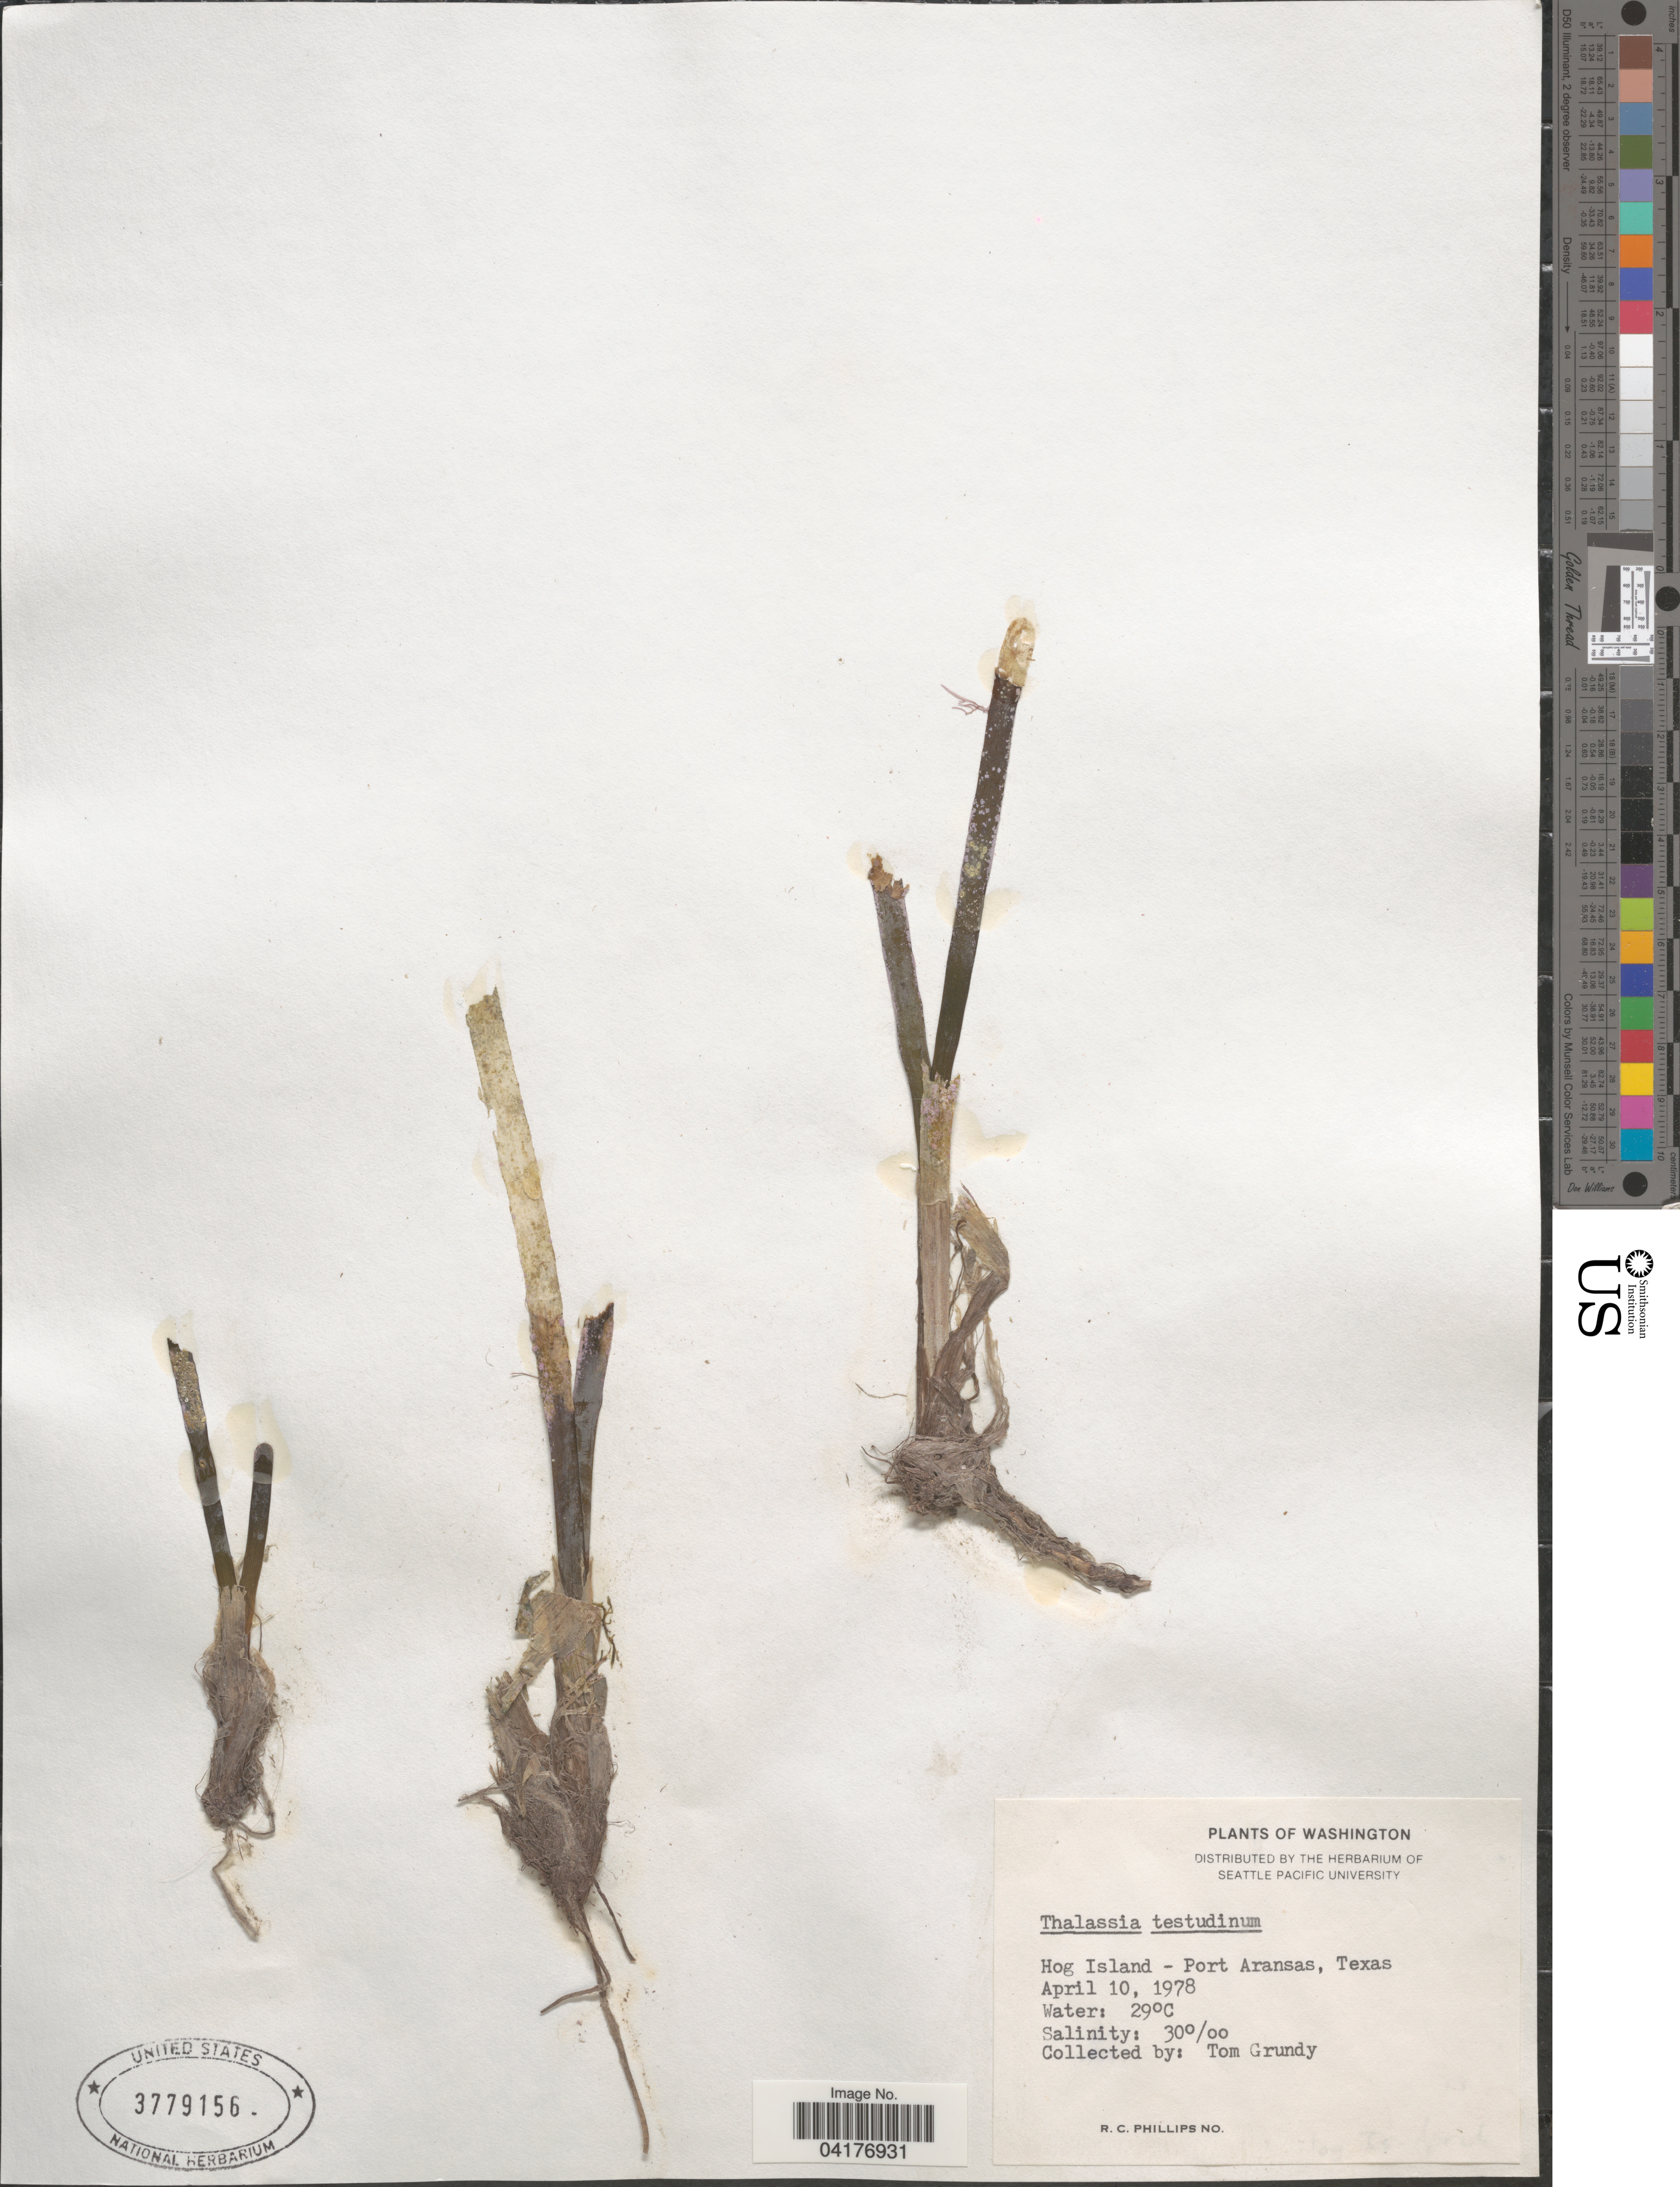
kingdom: Plantae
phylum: Tracheophyta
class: Liliopsida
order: Alismatales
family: Hydrocharitaceae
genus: Thalassia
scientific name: Thalassia testudinum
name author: Banks & Sol. ex K.D. Koenig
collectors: T. Grundy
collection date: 1978-04-10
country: United States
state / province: Texas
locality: Hog Island -- Port Aransas.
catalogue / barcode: US 3779156